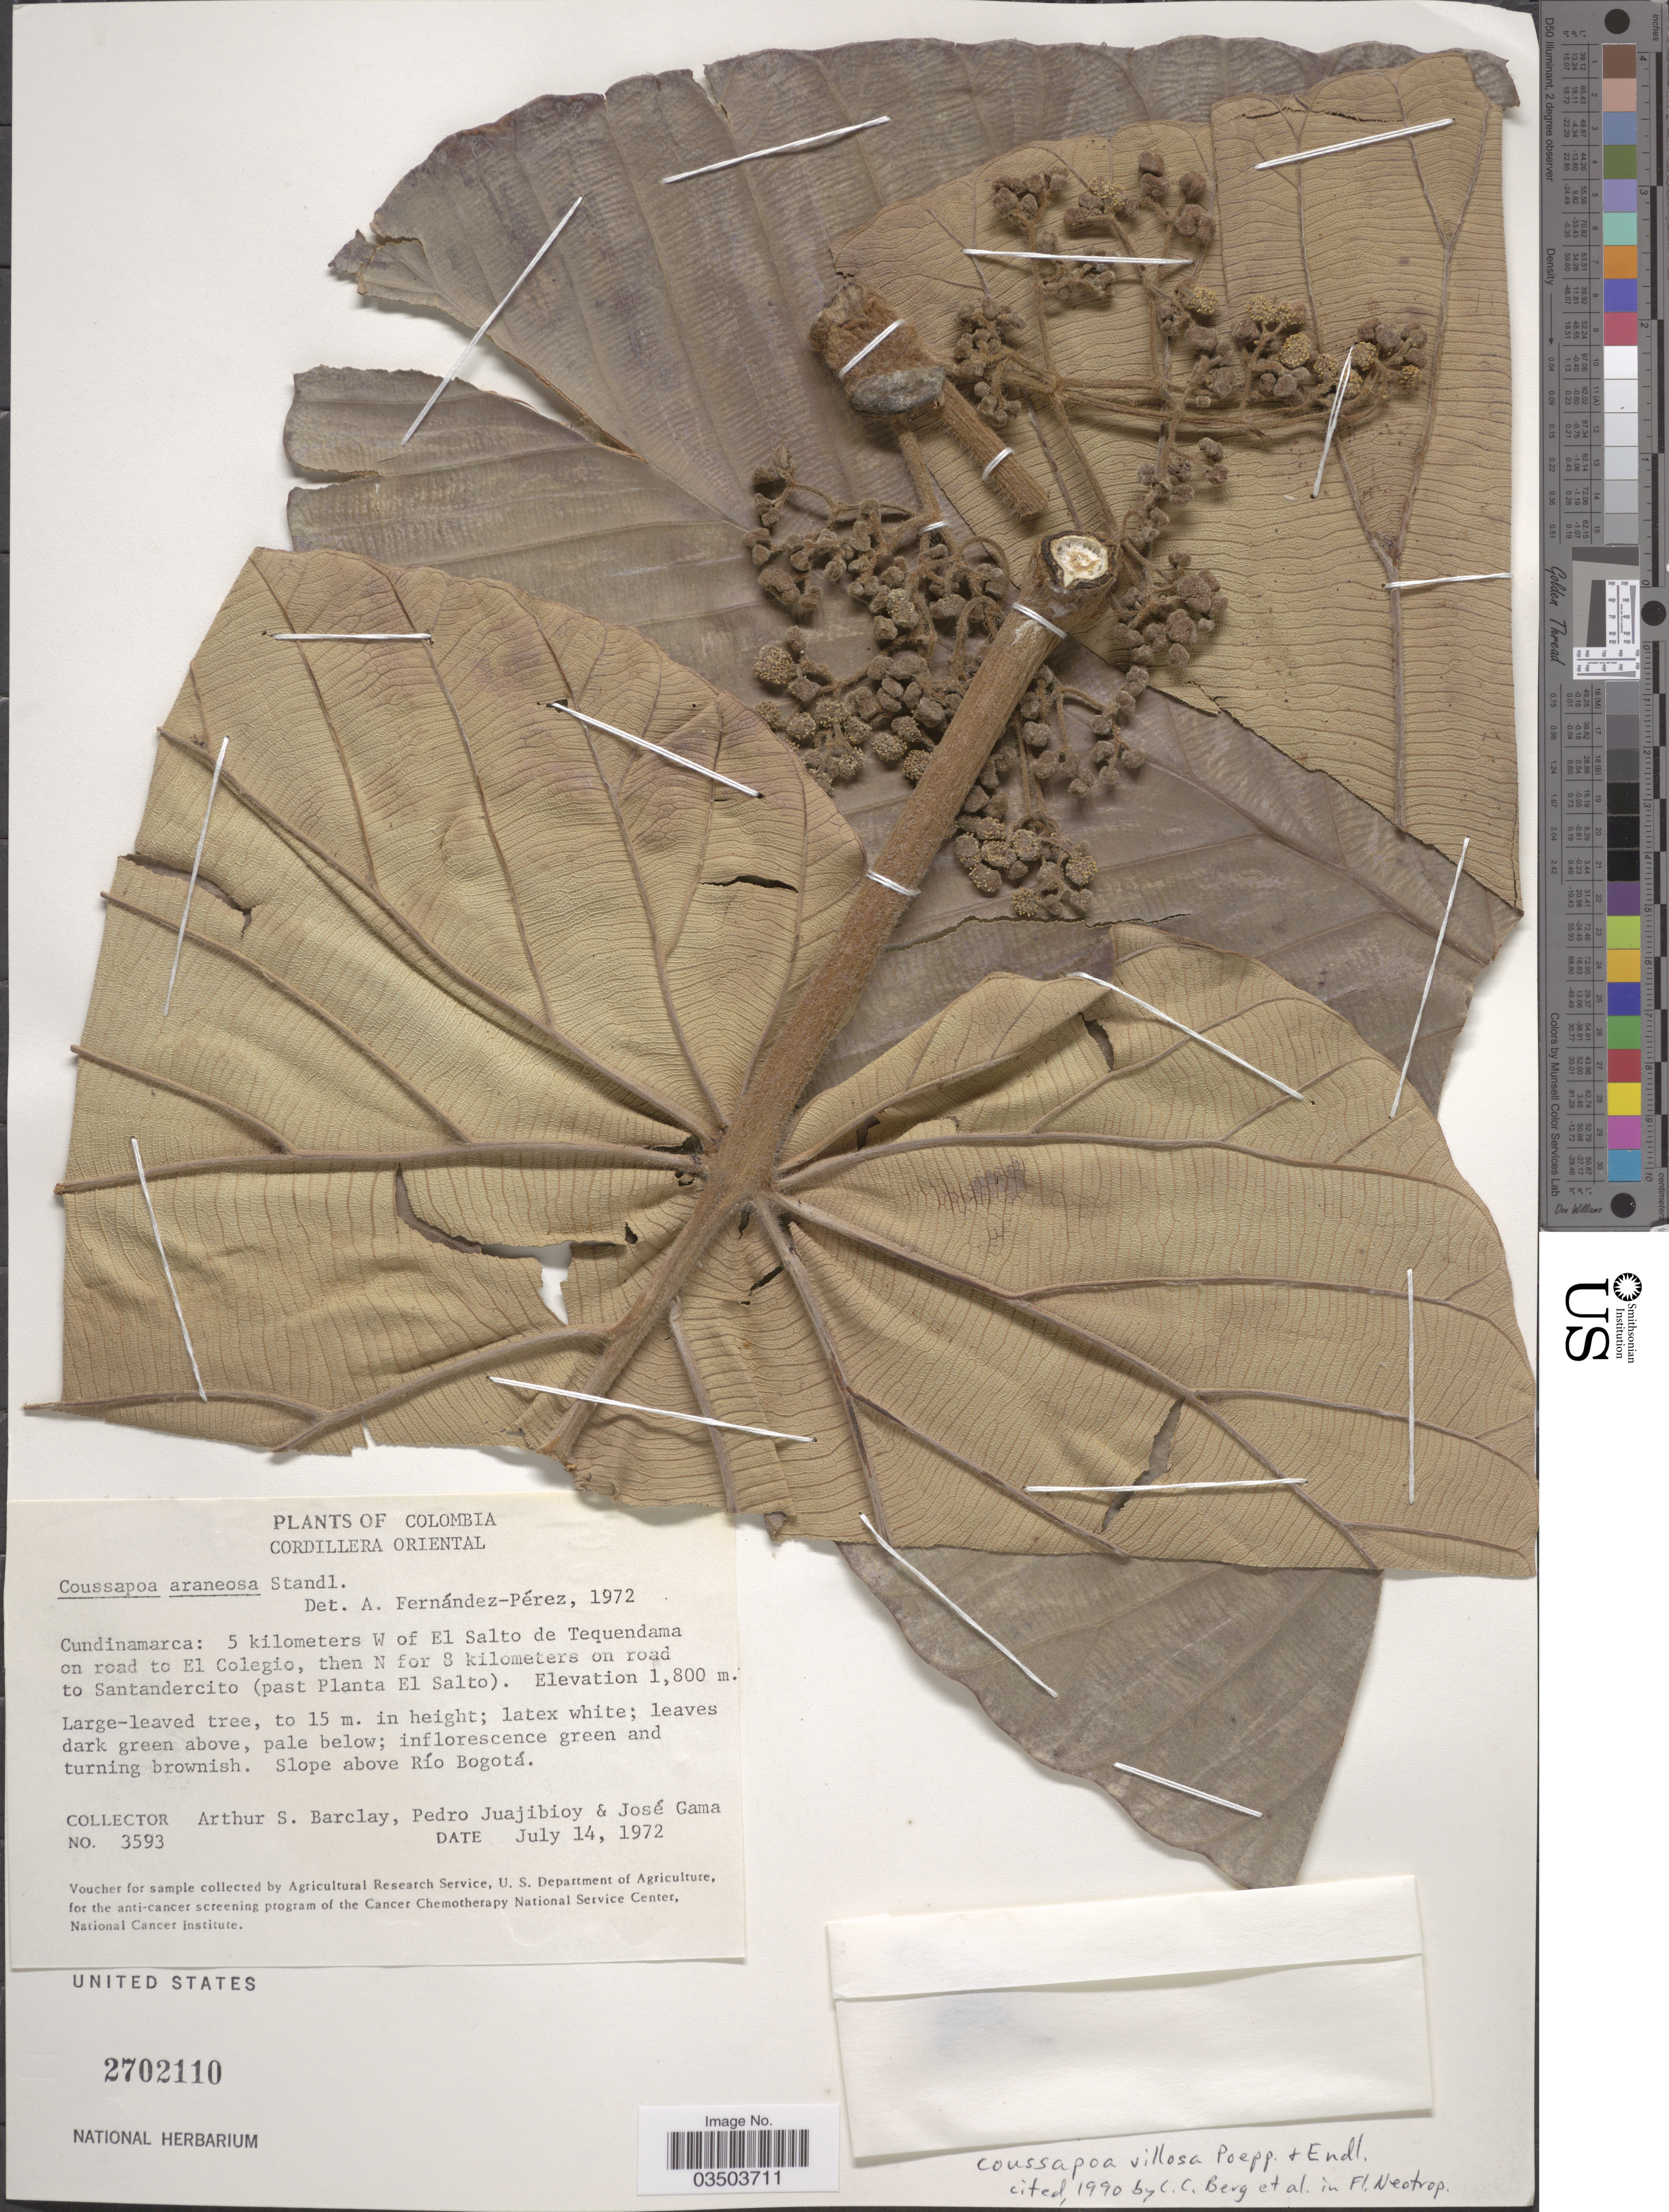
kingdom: Plantae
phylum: Tracheophyta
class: Magnoliopsida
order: Rosales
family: Urticaceae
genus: Coussapoa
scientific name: Coussapoa villosa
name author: Poepp. & Endl.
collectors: A. S. Barclay, P. Juajibioy & J. Gama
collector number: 3593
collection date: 1972-07-14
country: Colombia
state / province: Cundinamarca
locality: Cordillera Oriental. 5 kilometers W of El Salto de Tequendama on road to El Colegio, then N for 8 kilometers on road to Santandercito (past Planta El Salto).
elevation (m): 1800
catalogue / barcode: US 2702110